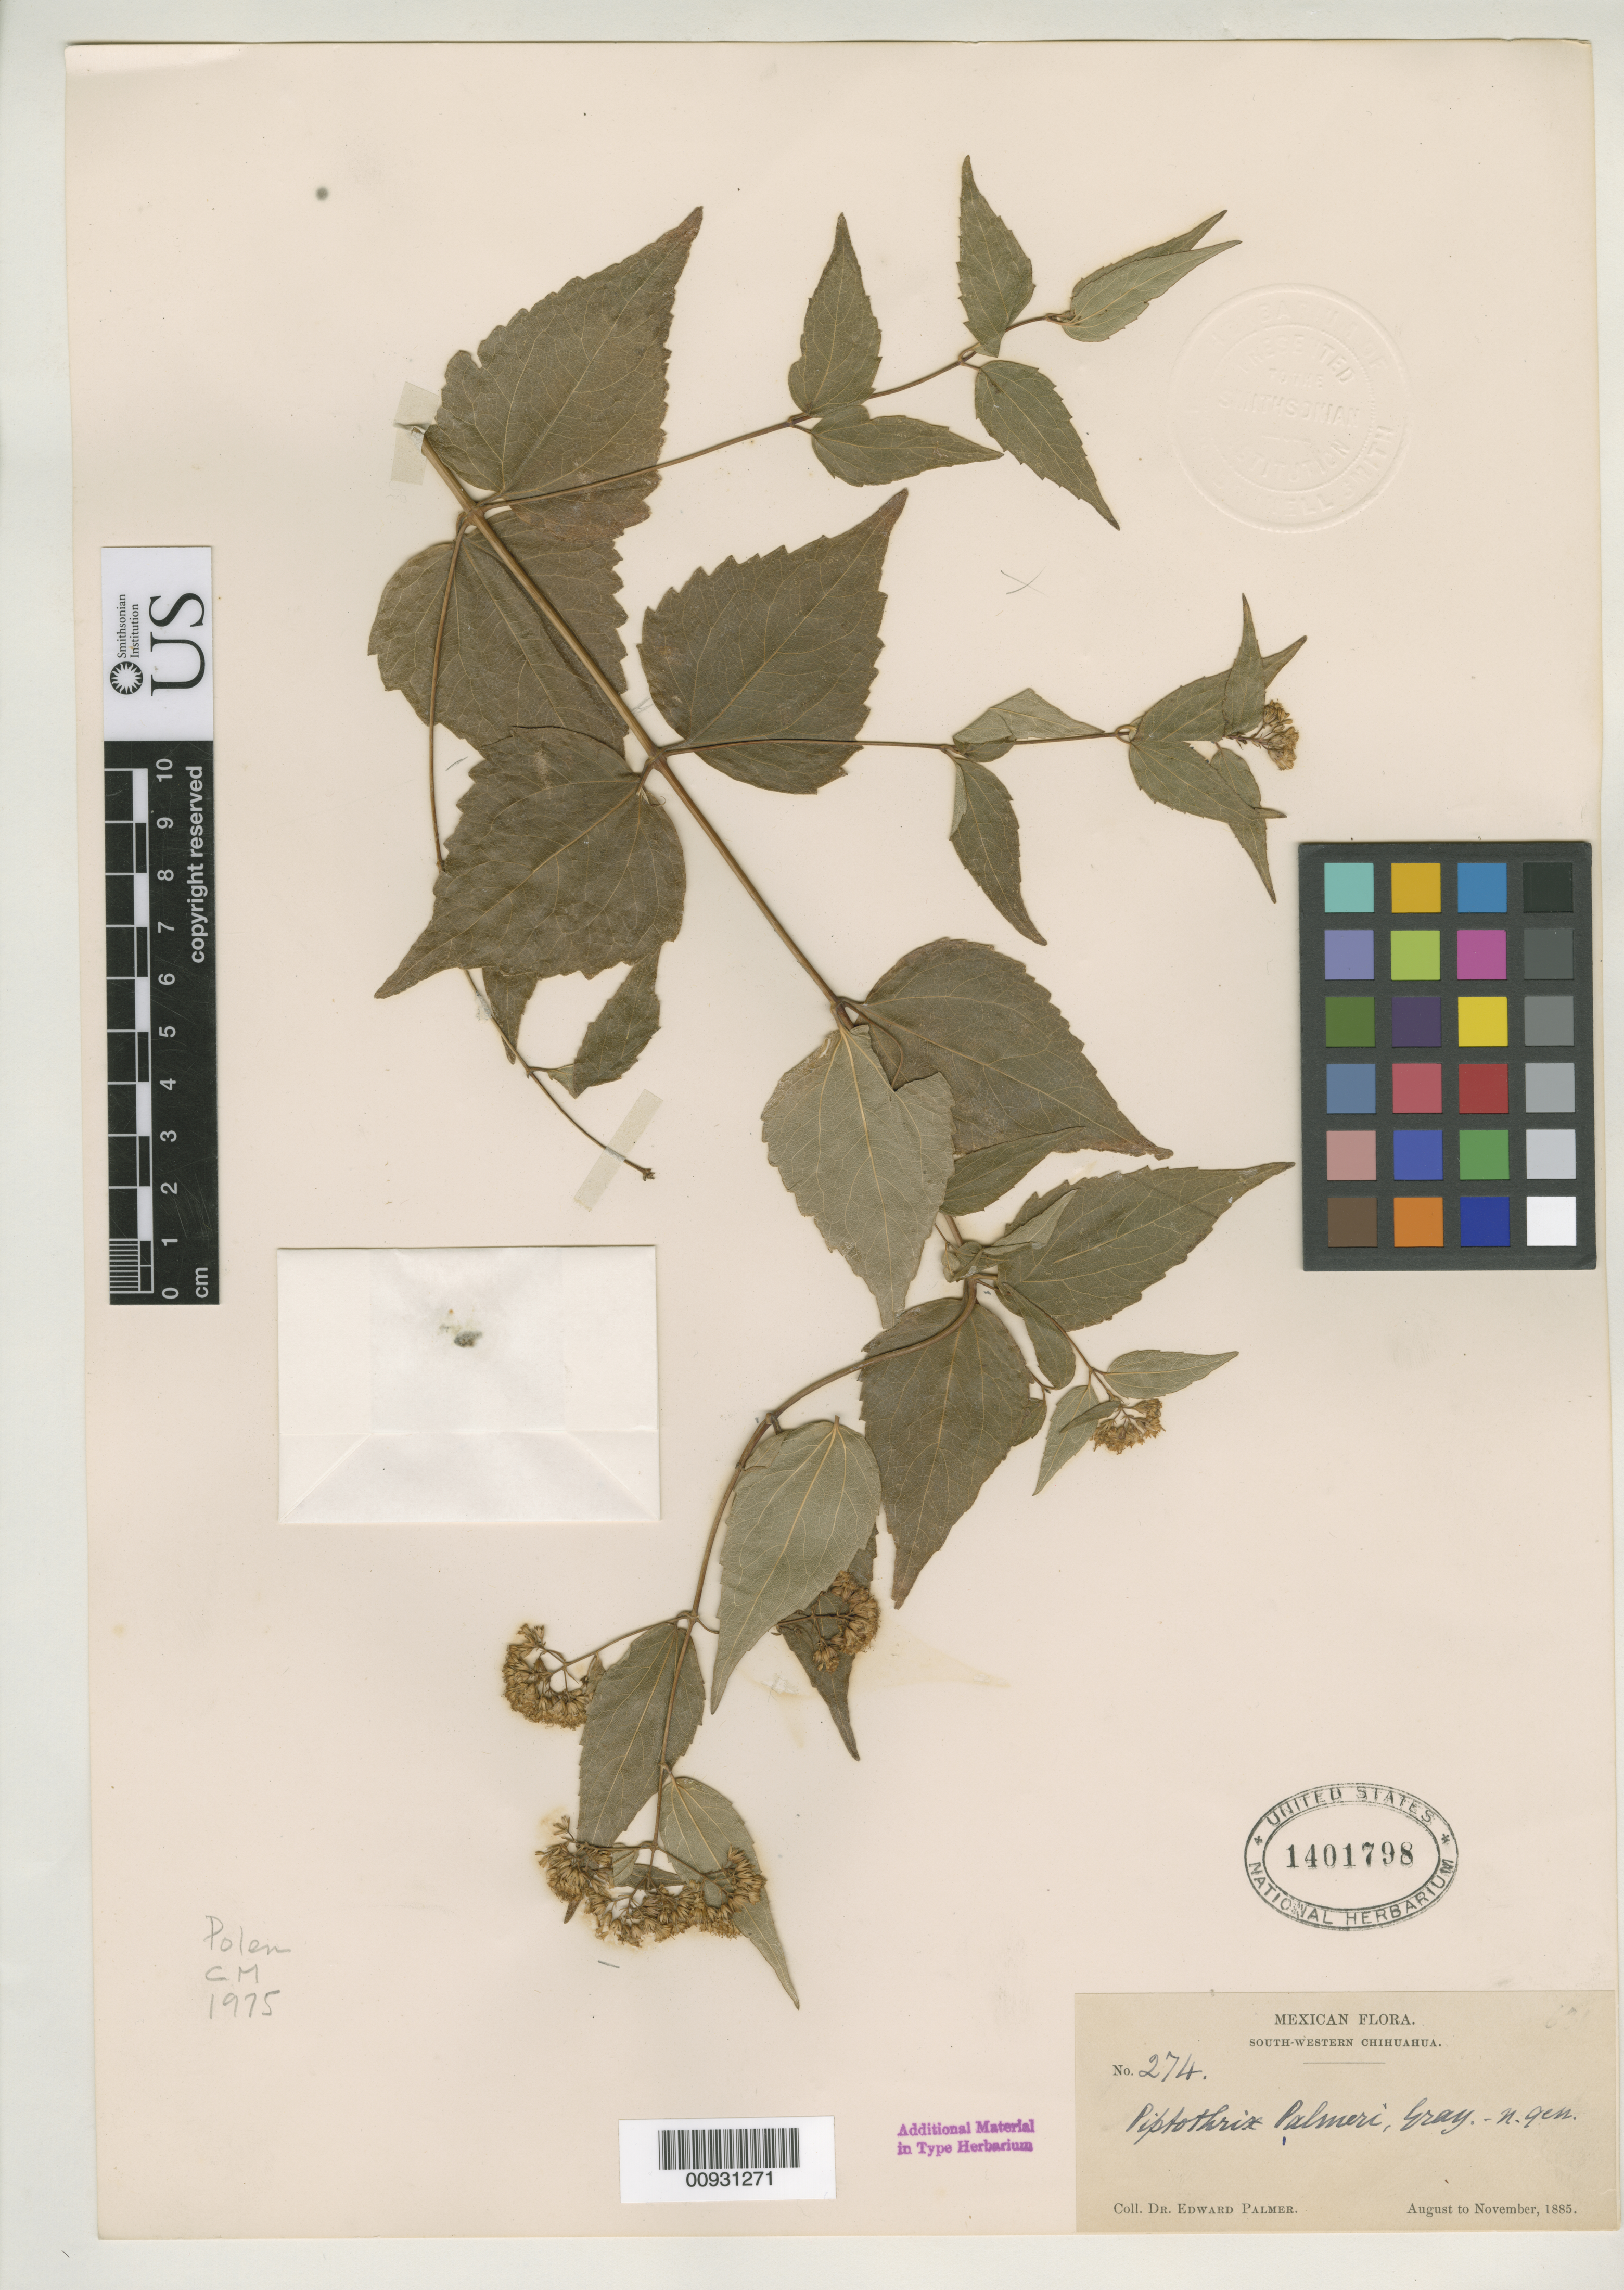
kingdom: Plantae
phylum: Tracheophyta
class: Magnoliopsida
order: Asterales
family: Asteraceae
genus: Piptothrix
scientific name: Piptothrix palmeri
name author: A. Gray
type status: Isotype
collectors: E. Palmer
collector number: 274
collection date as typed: Aug 1885 to Nov 1885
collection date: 1885-08/1885-11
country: Mexico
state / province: Chihuahua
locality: South-western Chihuahua.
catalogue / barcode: US 1401798